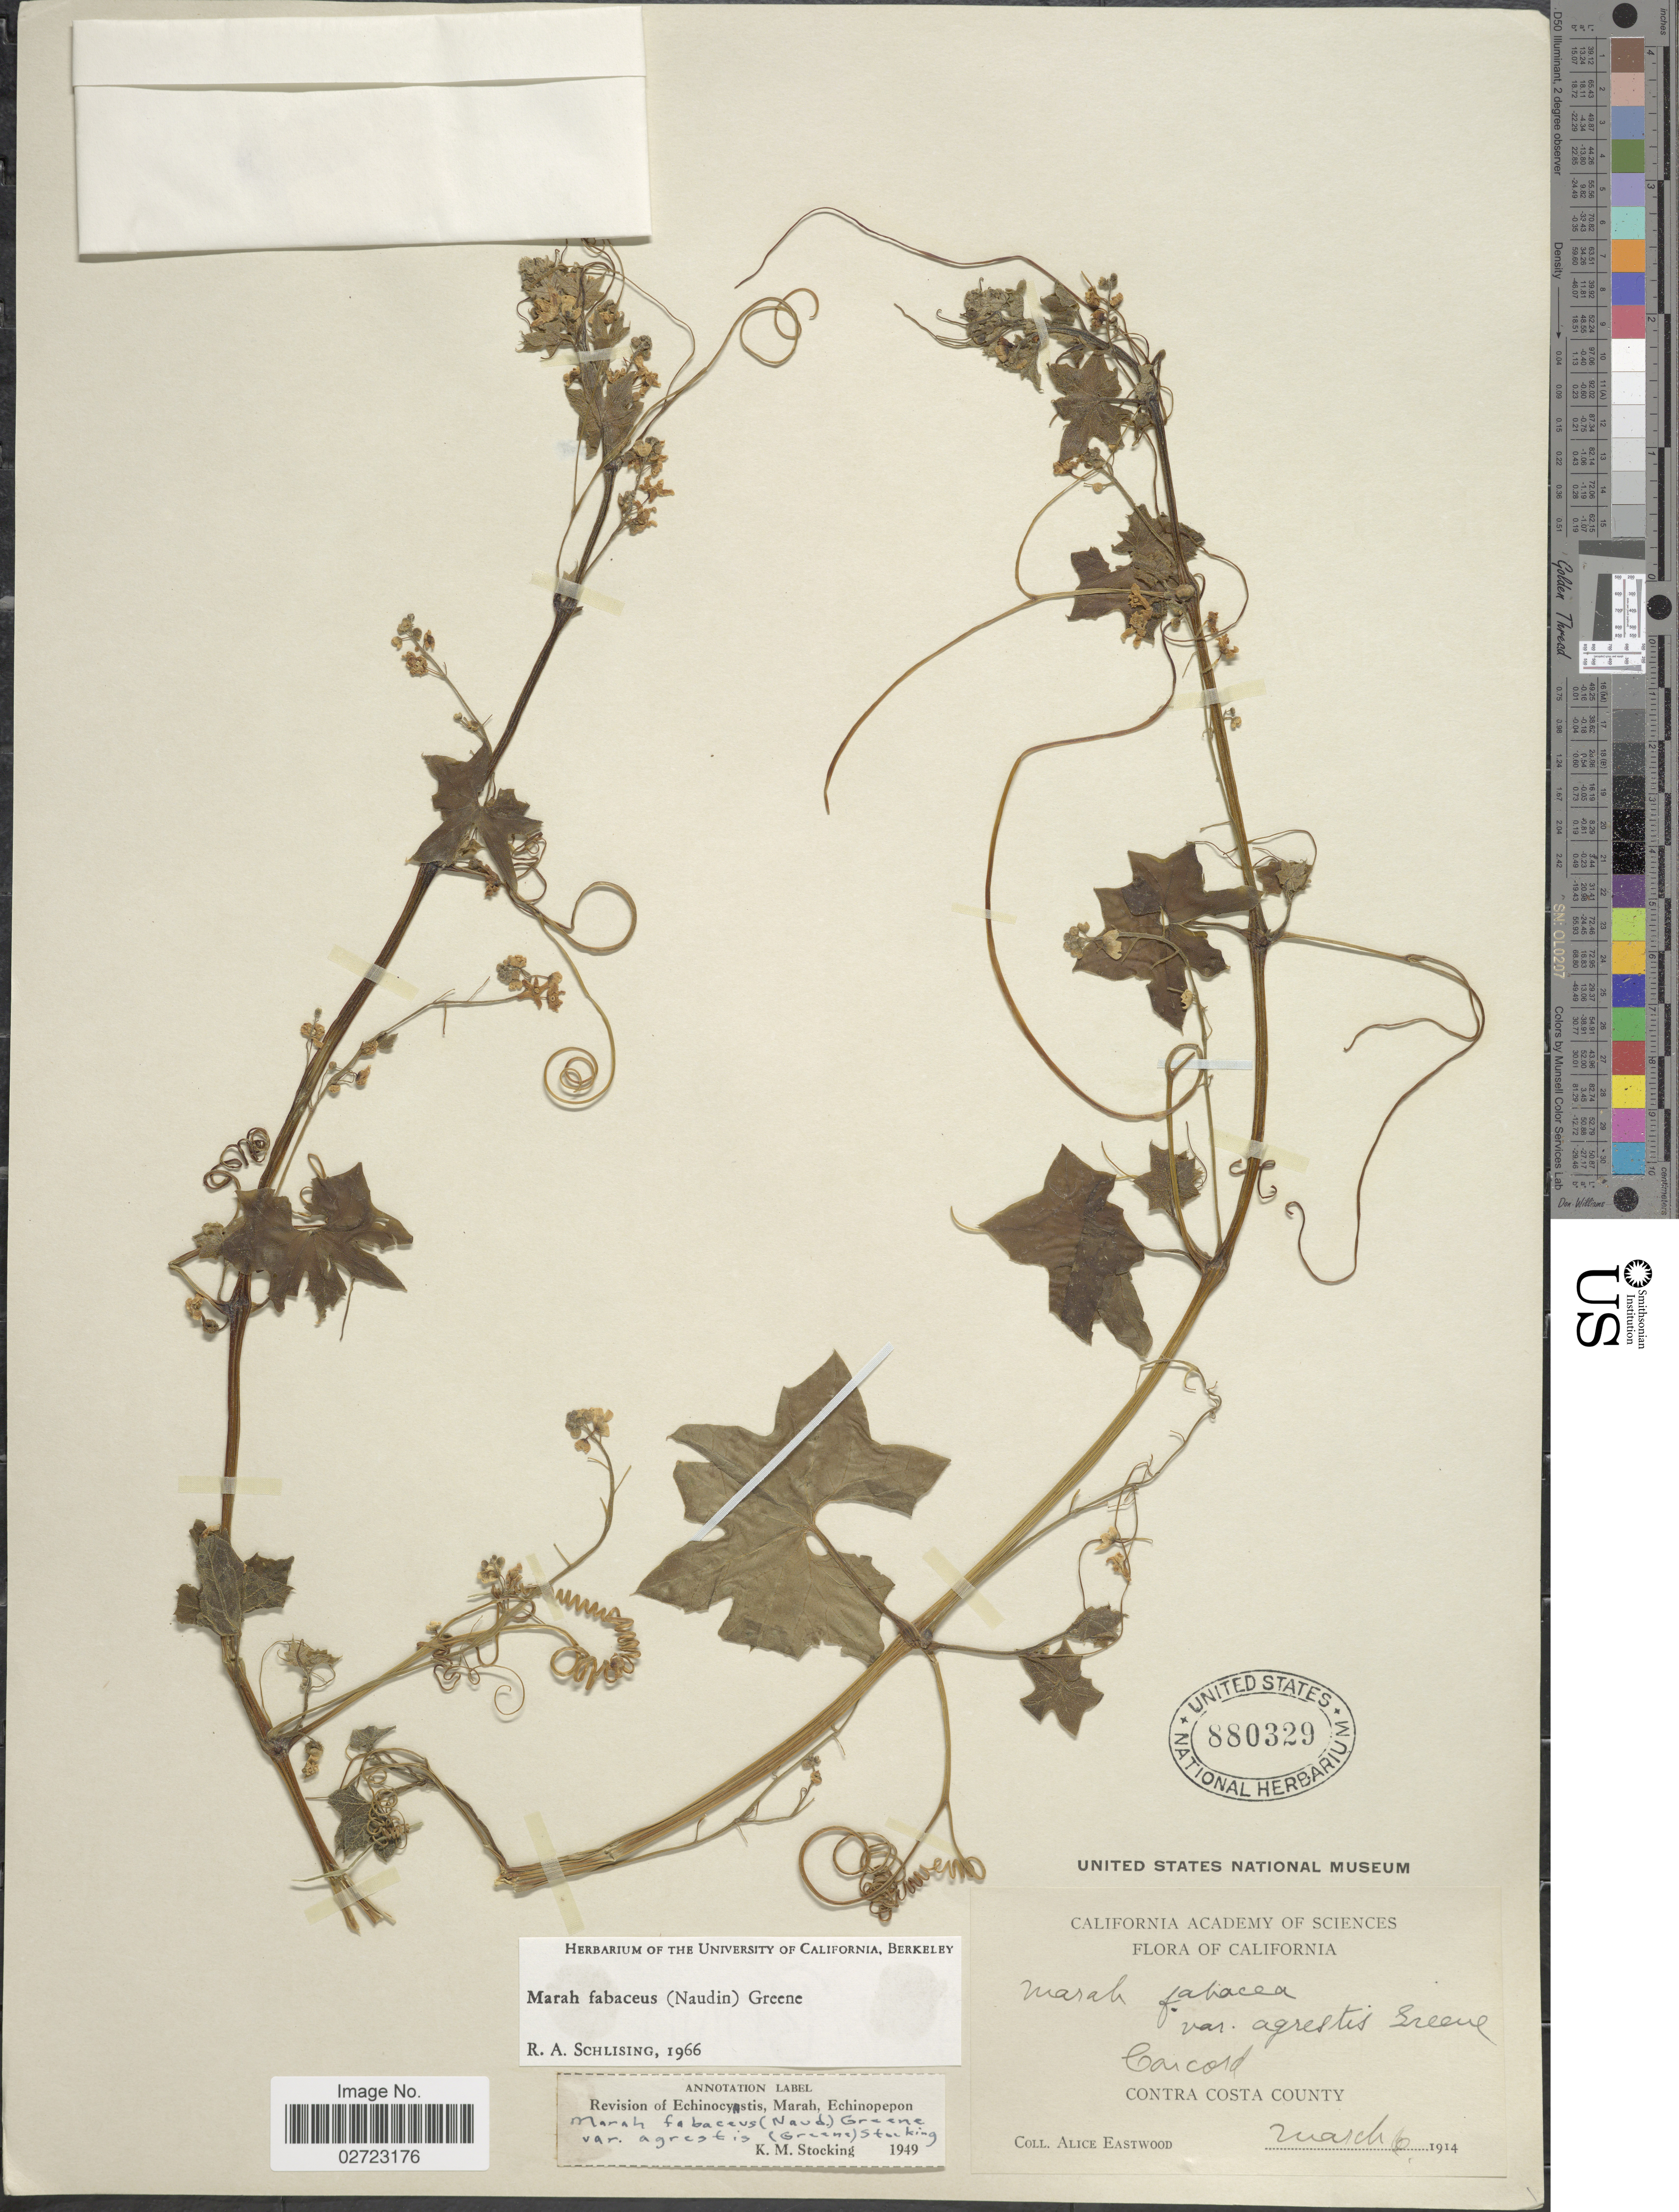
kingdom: Plantae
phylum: Tracheophyta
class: Magnoliopsida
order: Cucurbitales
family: Cucurbitaceae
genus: Marah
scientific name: Marah fabacea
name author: (Naudin) Greene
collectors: A. Eastwood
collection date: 1914-03-06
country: United States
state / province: California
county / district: Contra Costa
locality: Concord, Contra Costa County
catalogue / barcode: US 880329